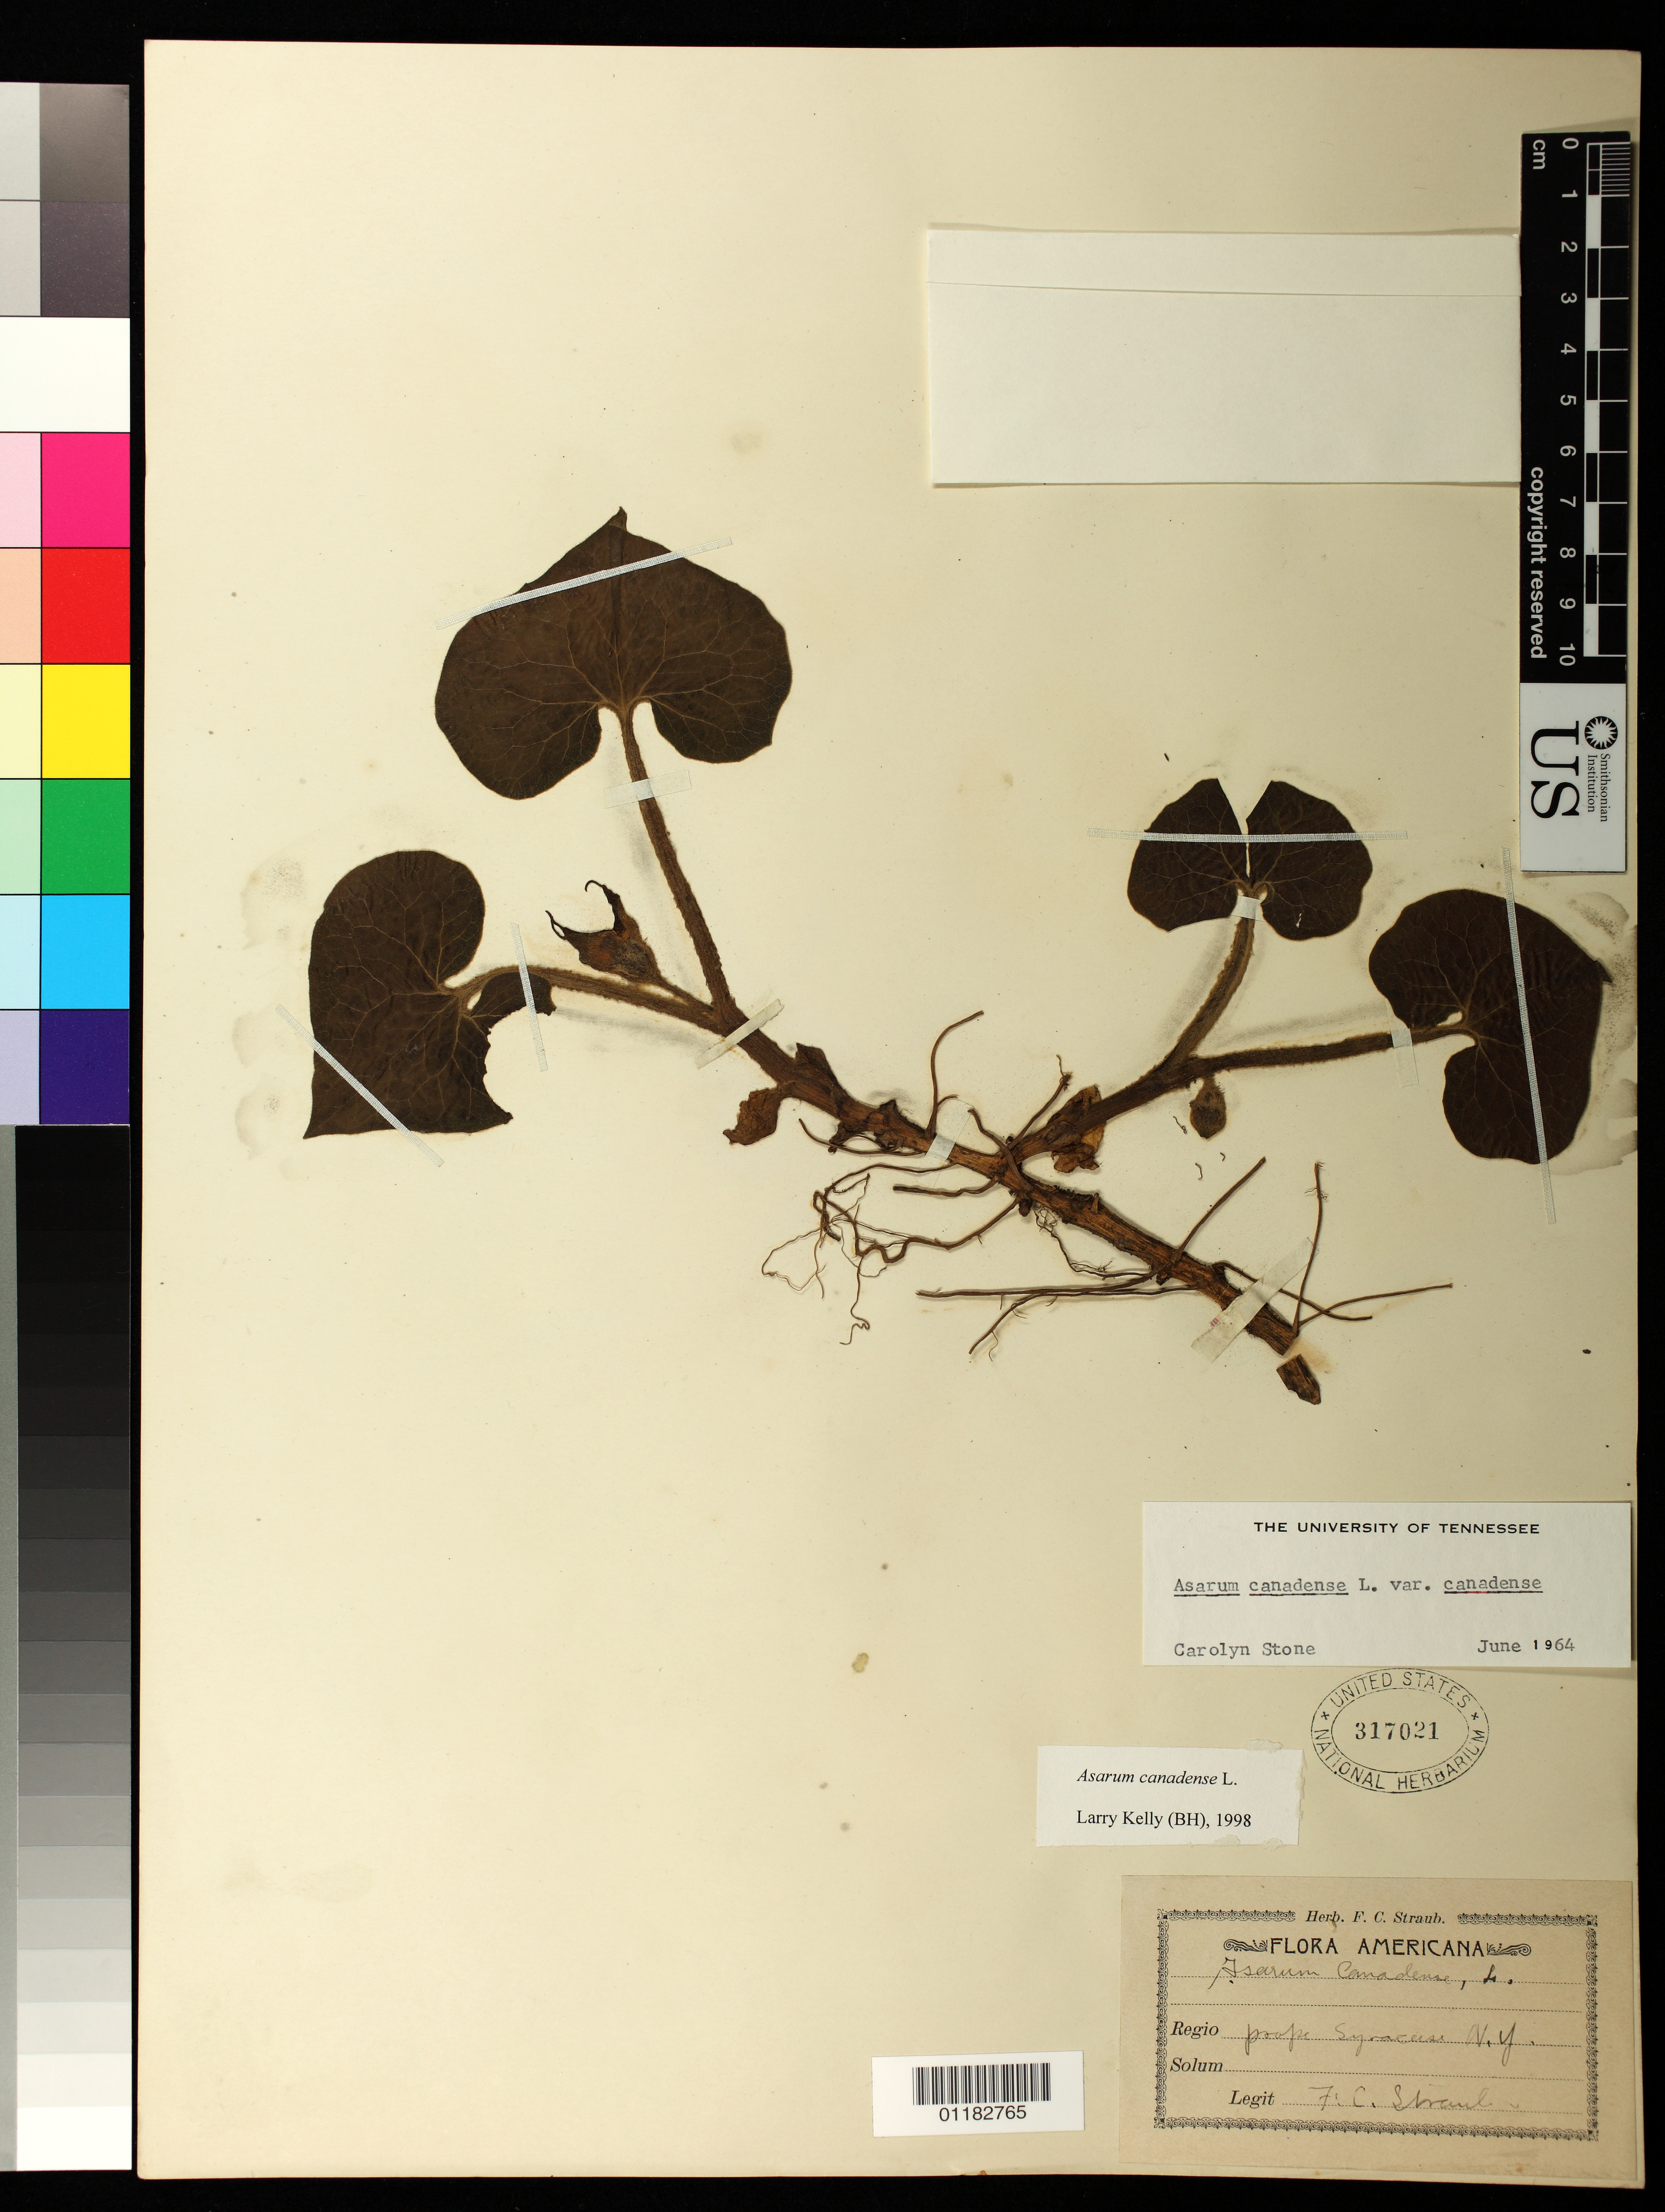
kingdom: Plantae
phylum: Tracheophyta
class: Magnoliopsida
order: Piperales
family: Aristolochiaceae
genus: Asarum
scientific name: Asarum canadense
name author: L.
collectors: F. Straub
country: United States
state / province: New York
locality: prope Syracuse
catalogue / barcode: US 317021